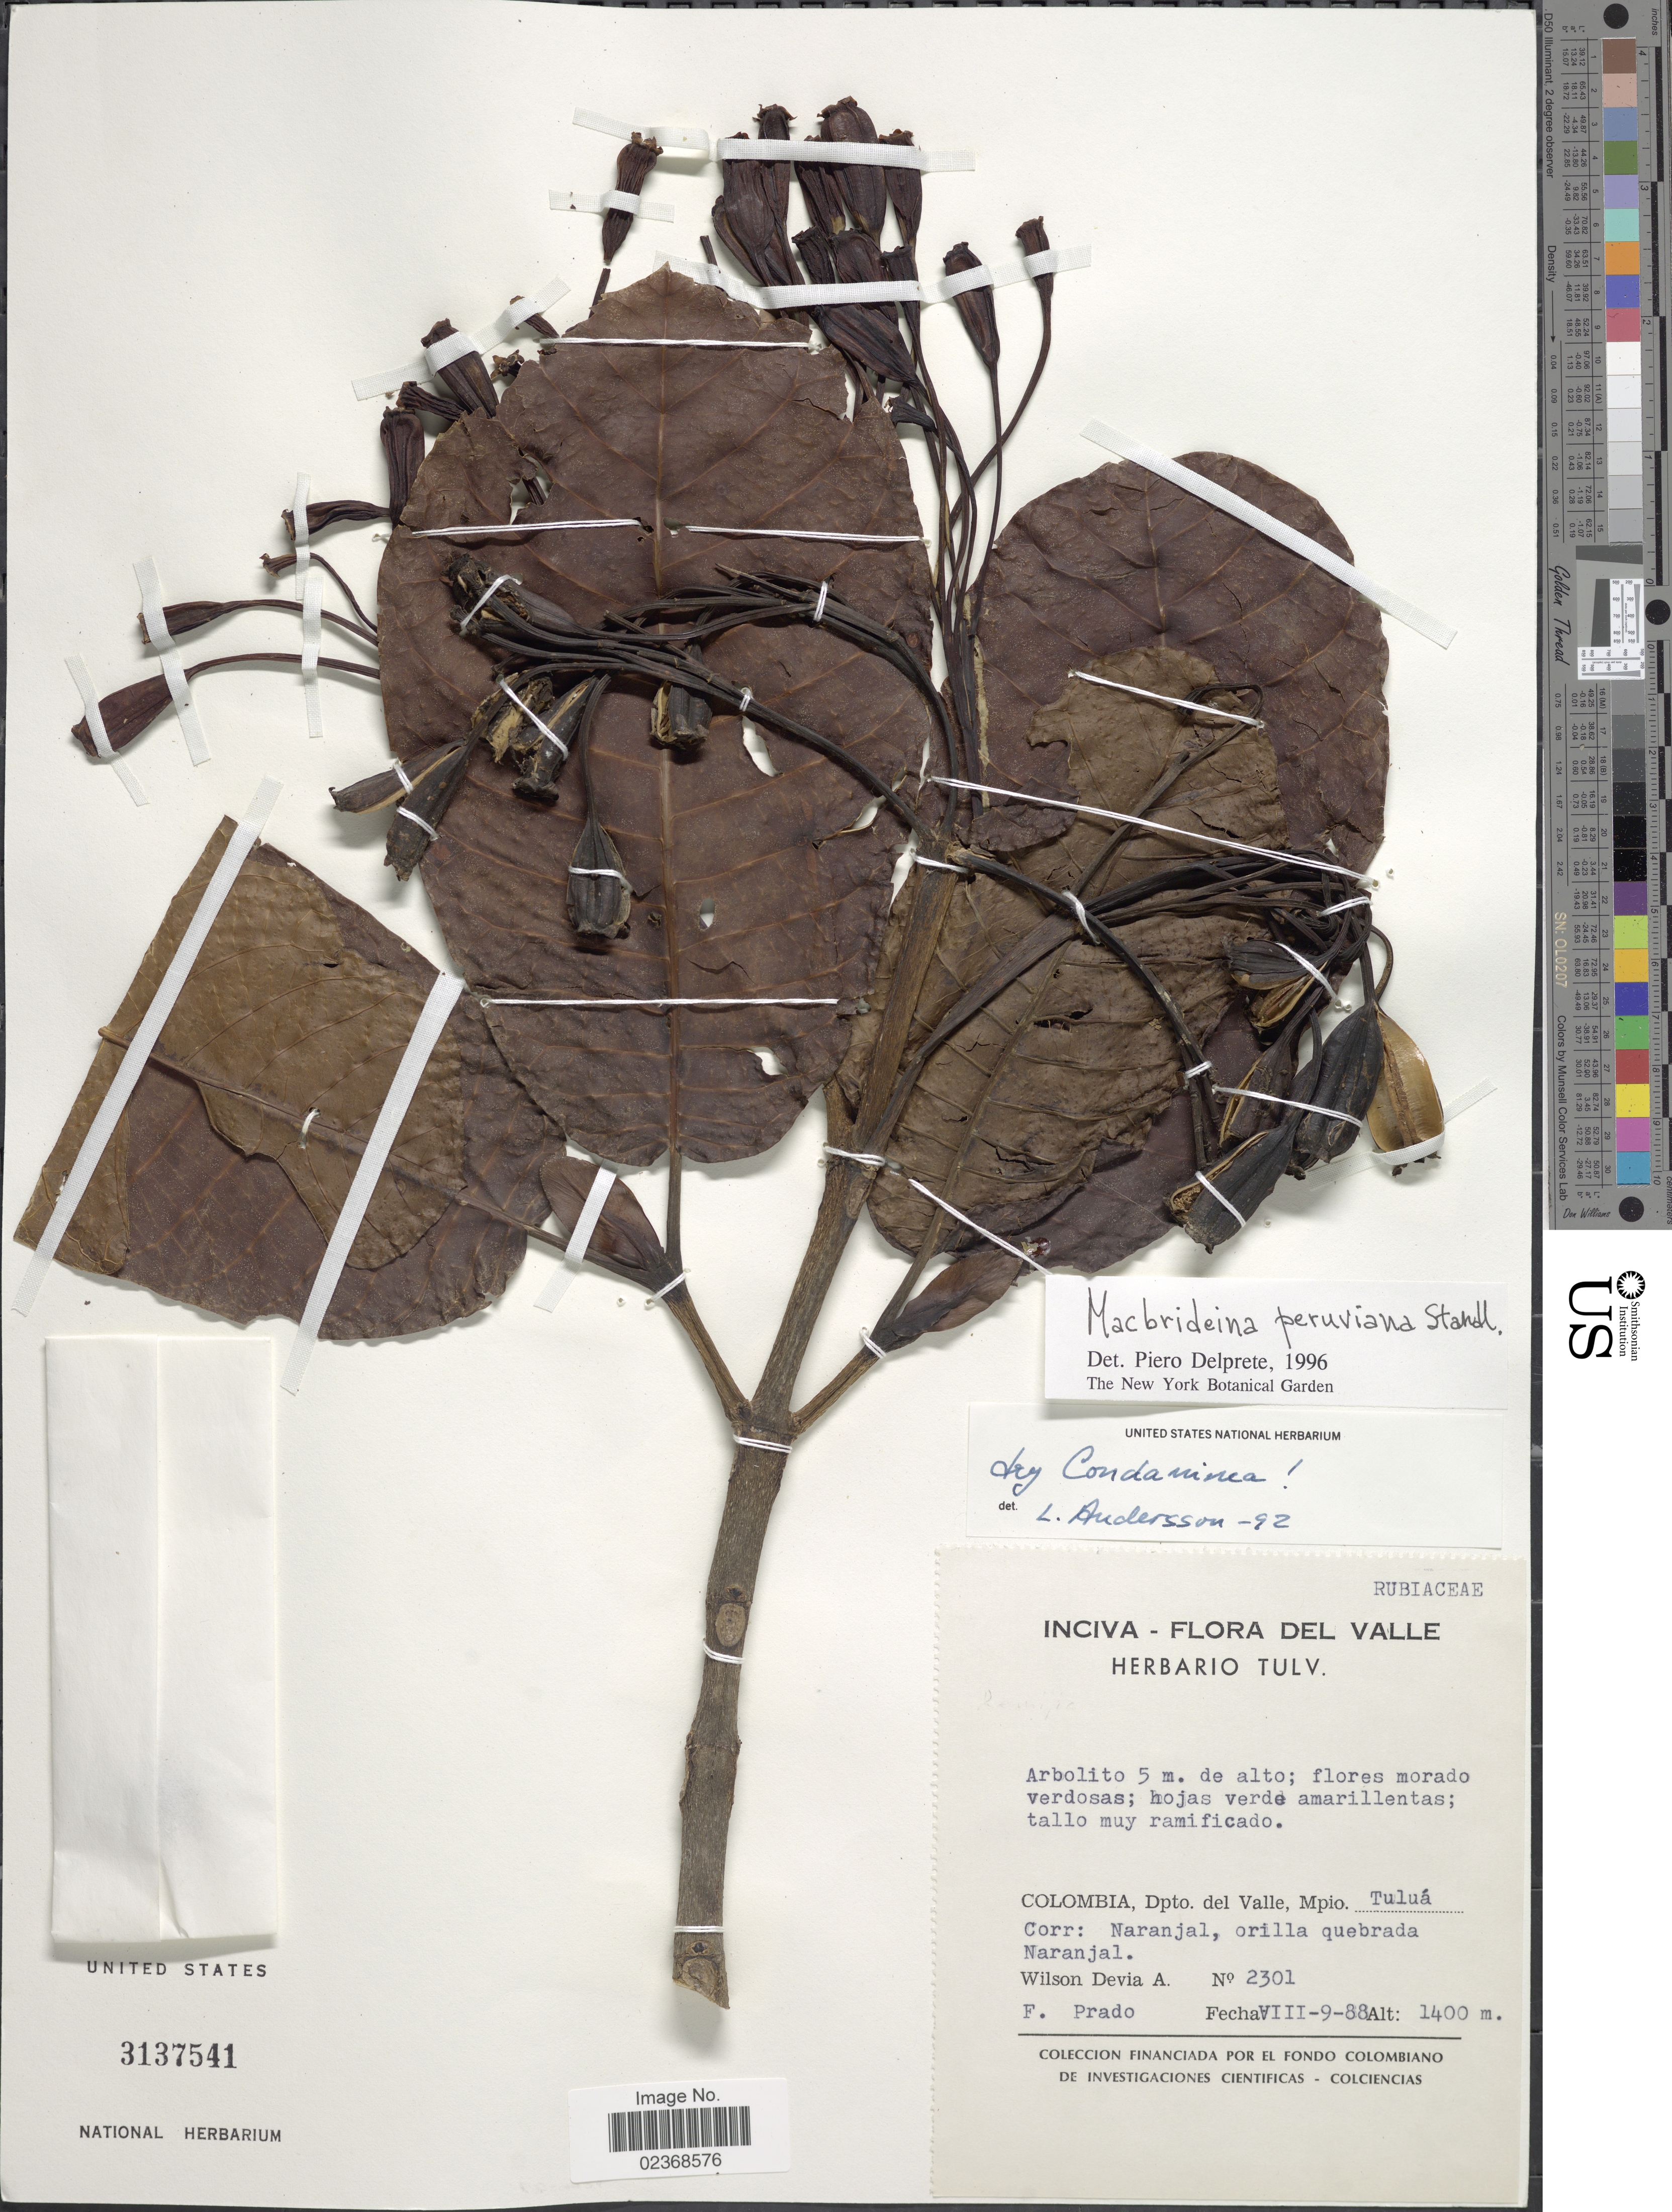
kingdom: Plantae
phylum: Tracheophyta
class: Magnoliopsida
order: Gentianales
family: Rubiaceae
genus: Macbrideina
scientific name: Macbrideina peruviana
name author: Standl.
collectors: W. Devia A. & F. Prado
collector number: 2301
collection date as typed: Transcribed d/m/y: 9/8/88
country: Colombia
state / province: Valle del Cauca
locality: Dpto. del Valle, Mpio. Tulua, Corr: Naranjal, orilla quebrada Naranjal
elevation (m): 1400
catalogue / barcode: US 3137541